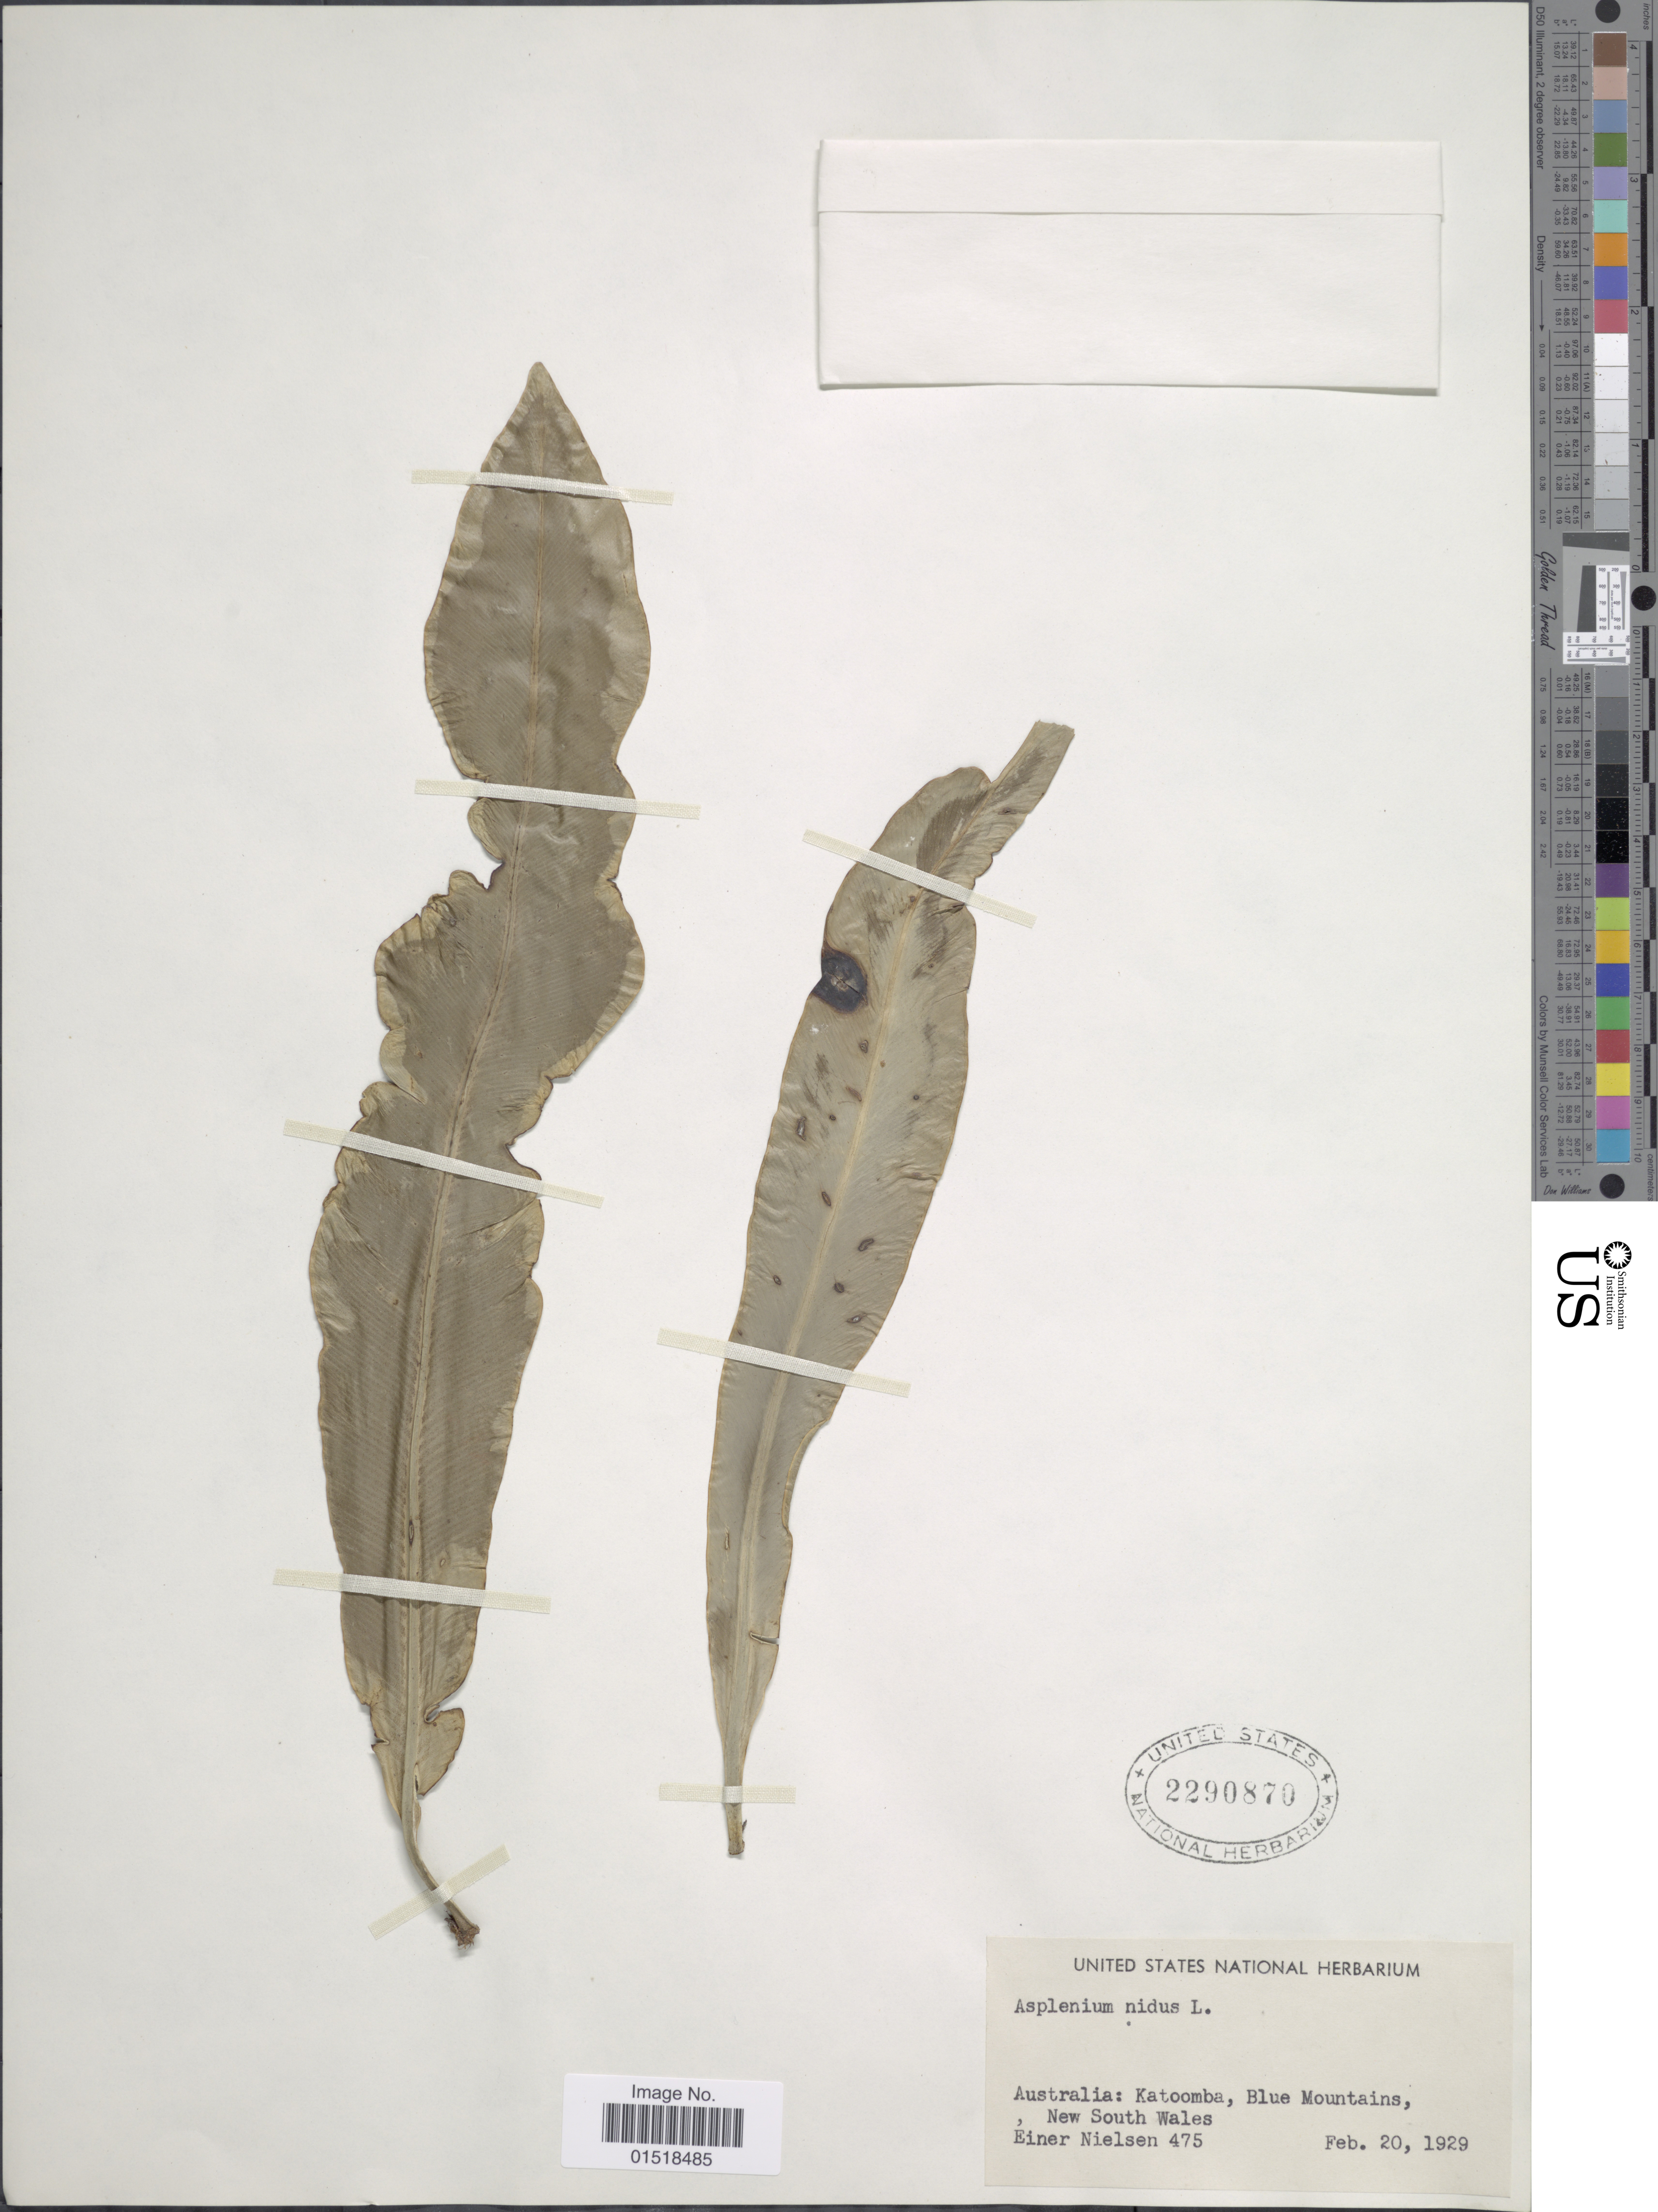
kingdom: Plantae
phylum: Tracheophyta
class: Polypodiopsida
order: Polypodiales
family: Aspleniaceae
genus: Asplenium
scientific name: Asplenium nidus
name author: L.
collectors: E. Nielsen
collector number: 475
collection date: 1929-02-20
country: Australia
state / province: New South Wales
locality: Katoomba, Blue Mountains.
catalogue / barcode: US 2290870